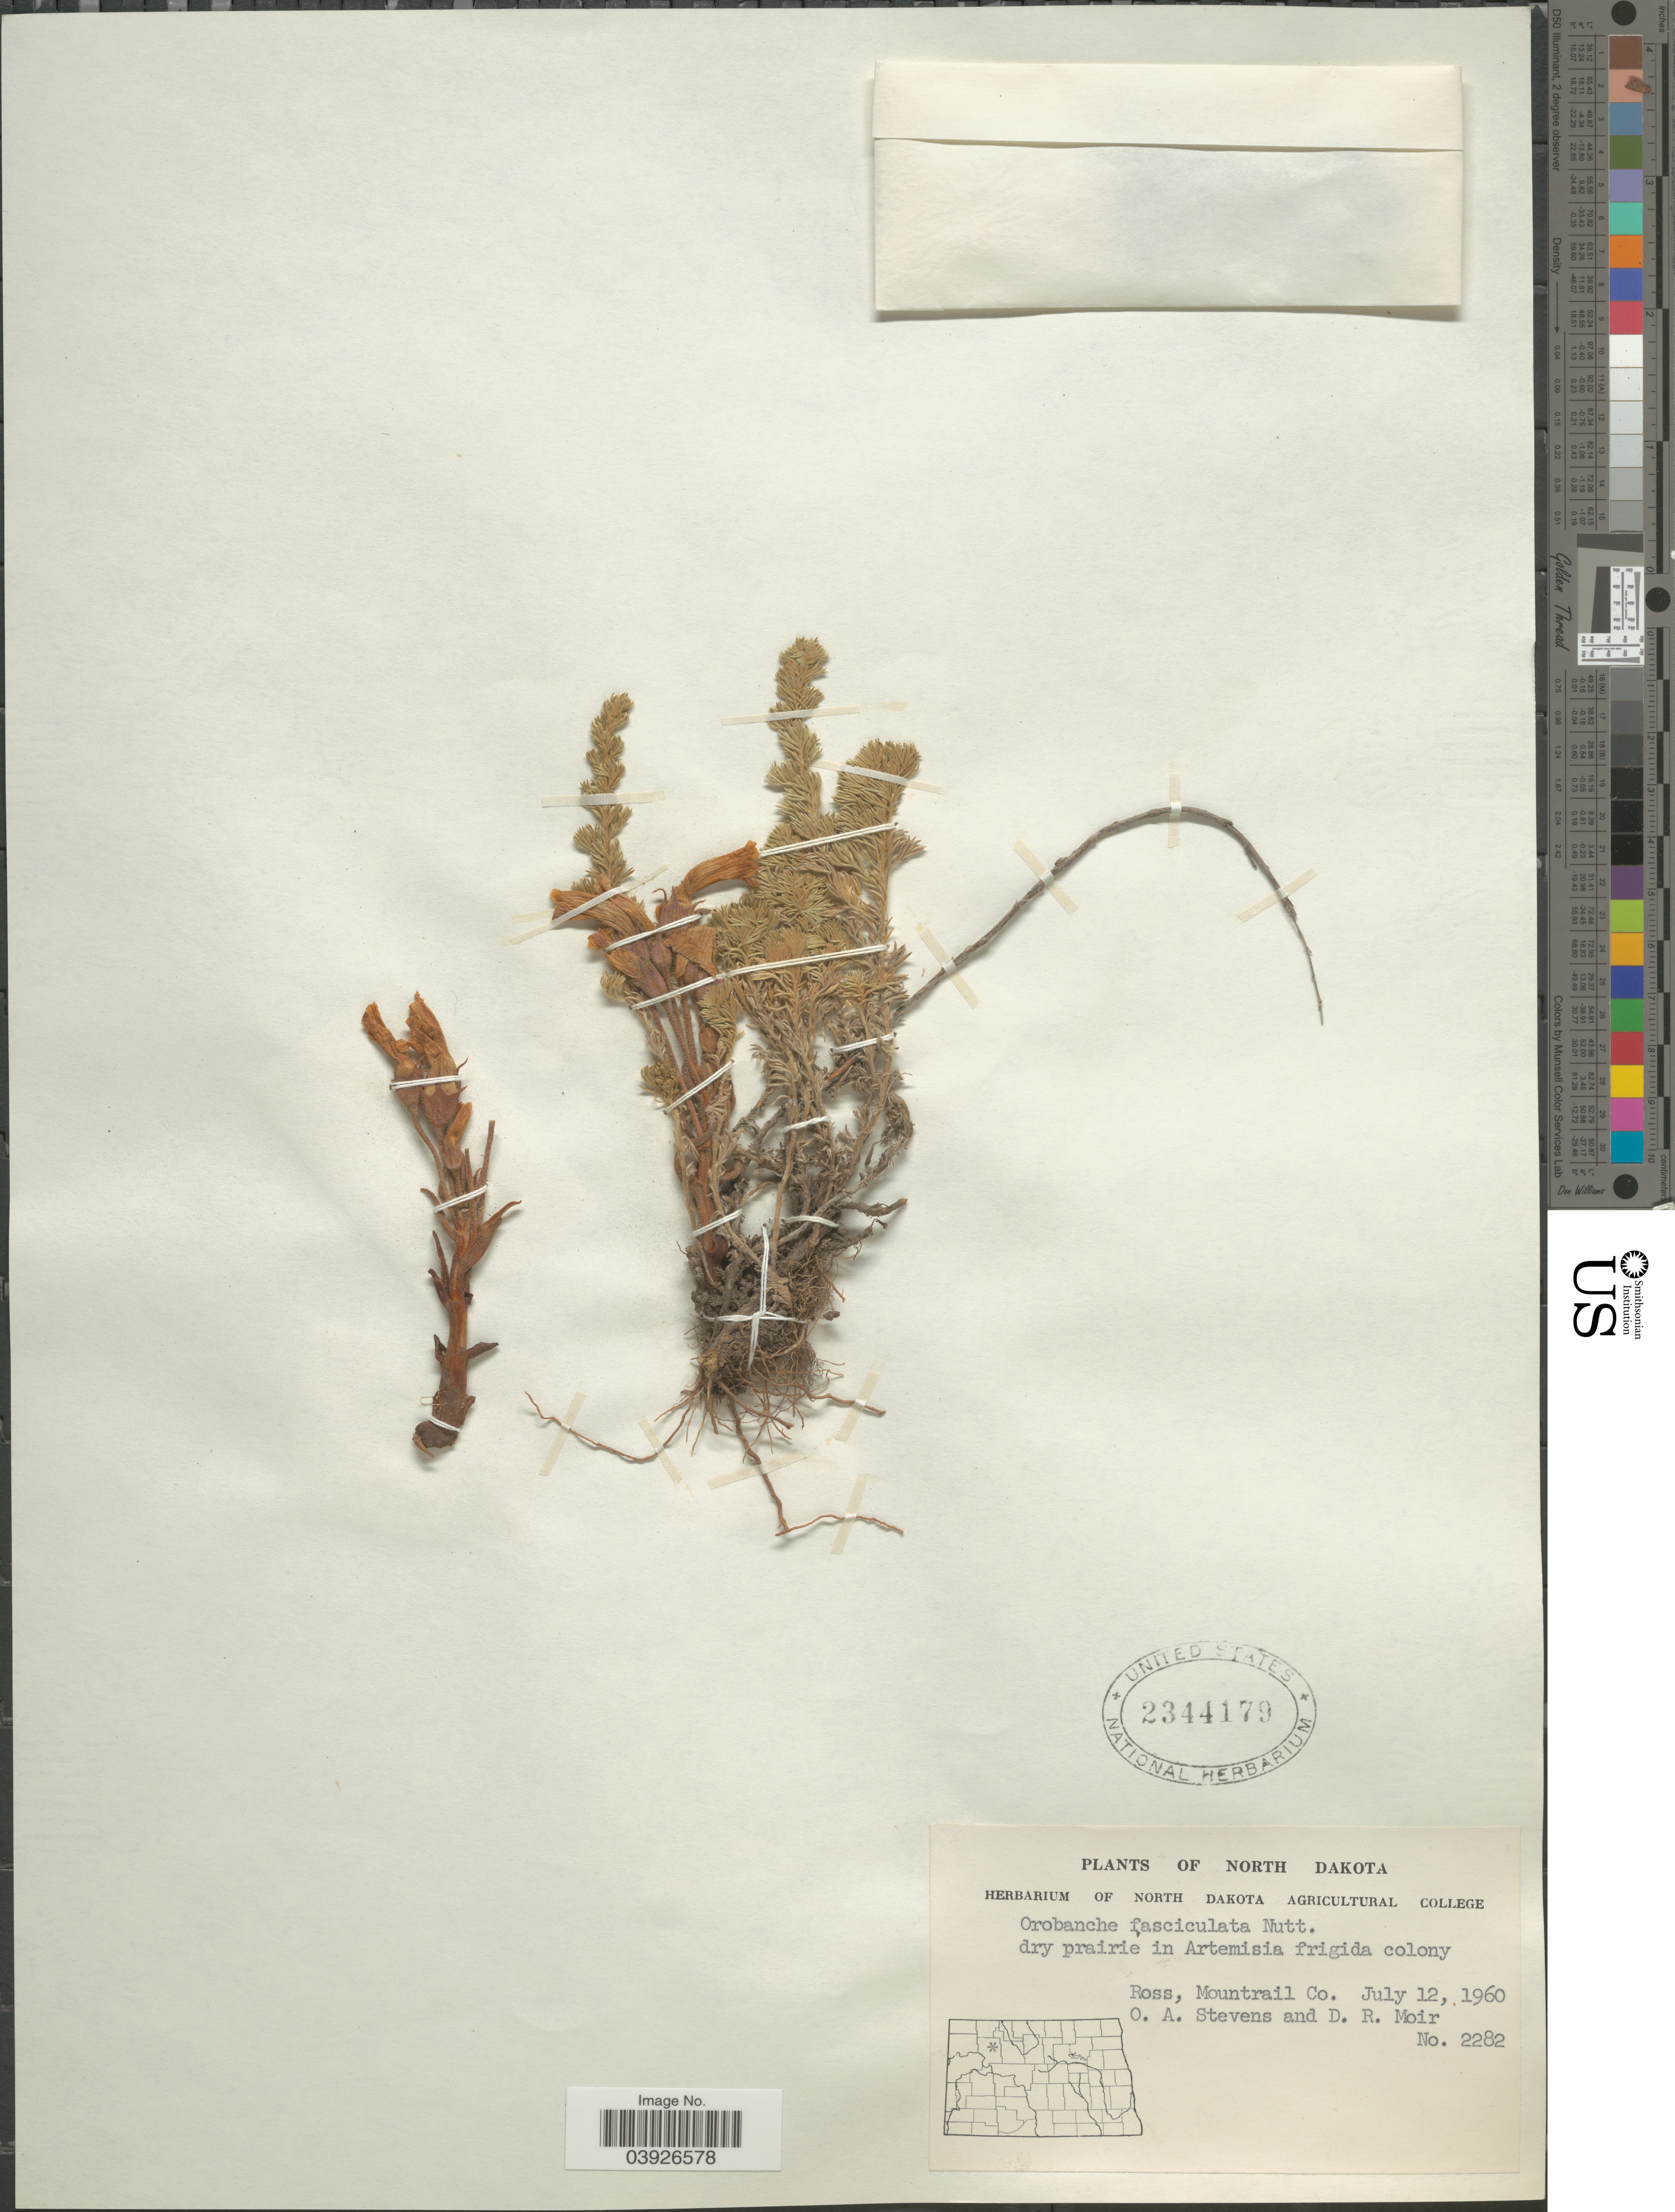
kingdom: Plantae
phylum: Tracheophyta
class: Magnoliopsida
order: Lamiales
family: Orobanchaceae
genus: Aphyllon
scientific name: Aphyllon fasciculatum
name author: (Nutt.) Torr. & A. Gray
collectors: O. A. Stevens & D. Moir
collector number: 2282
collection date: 1960-07-12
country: United States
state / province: North Dakota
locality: Ross, Mountrail Co.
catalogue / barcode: US 2344179